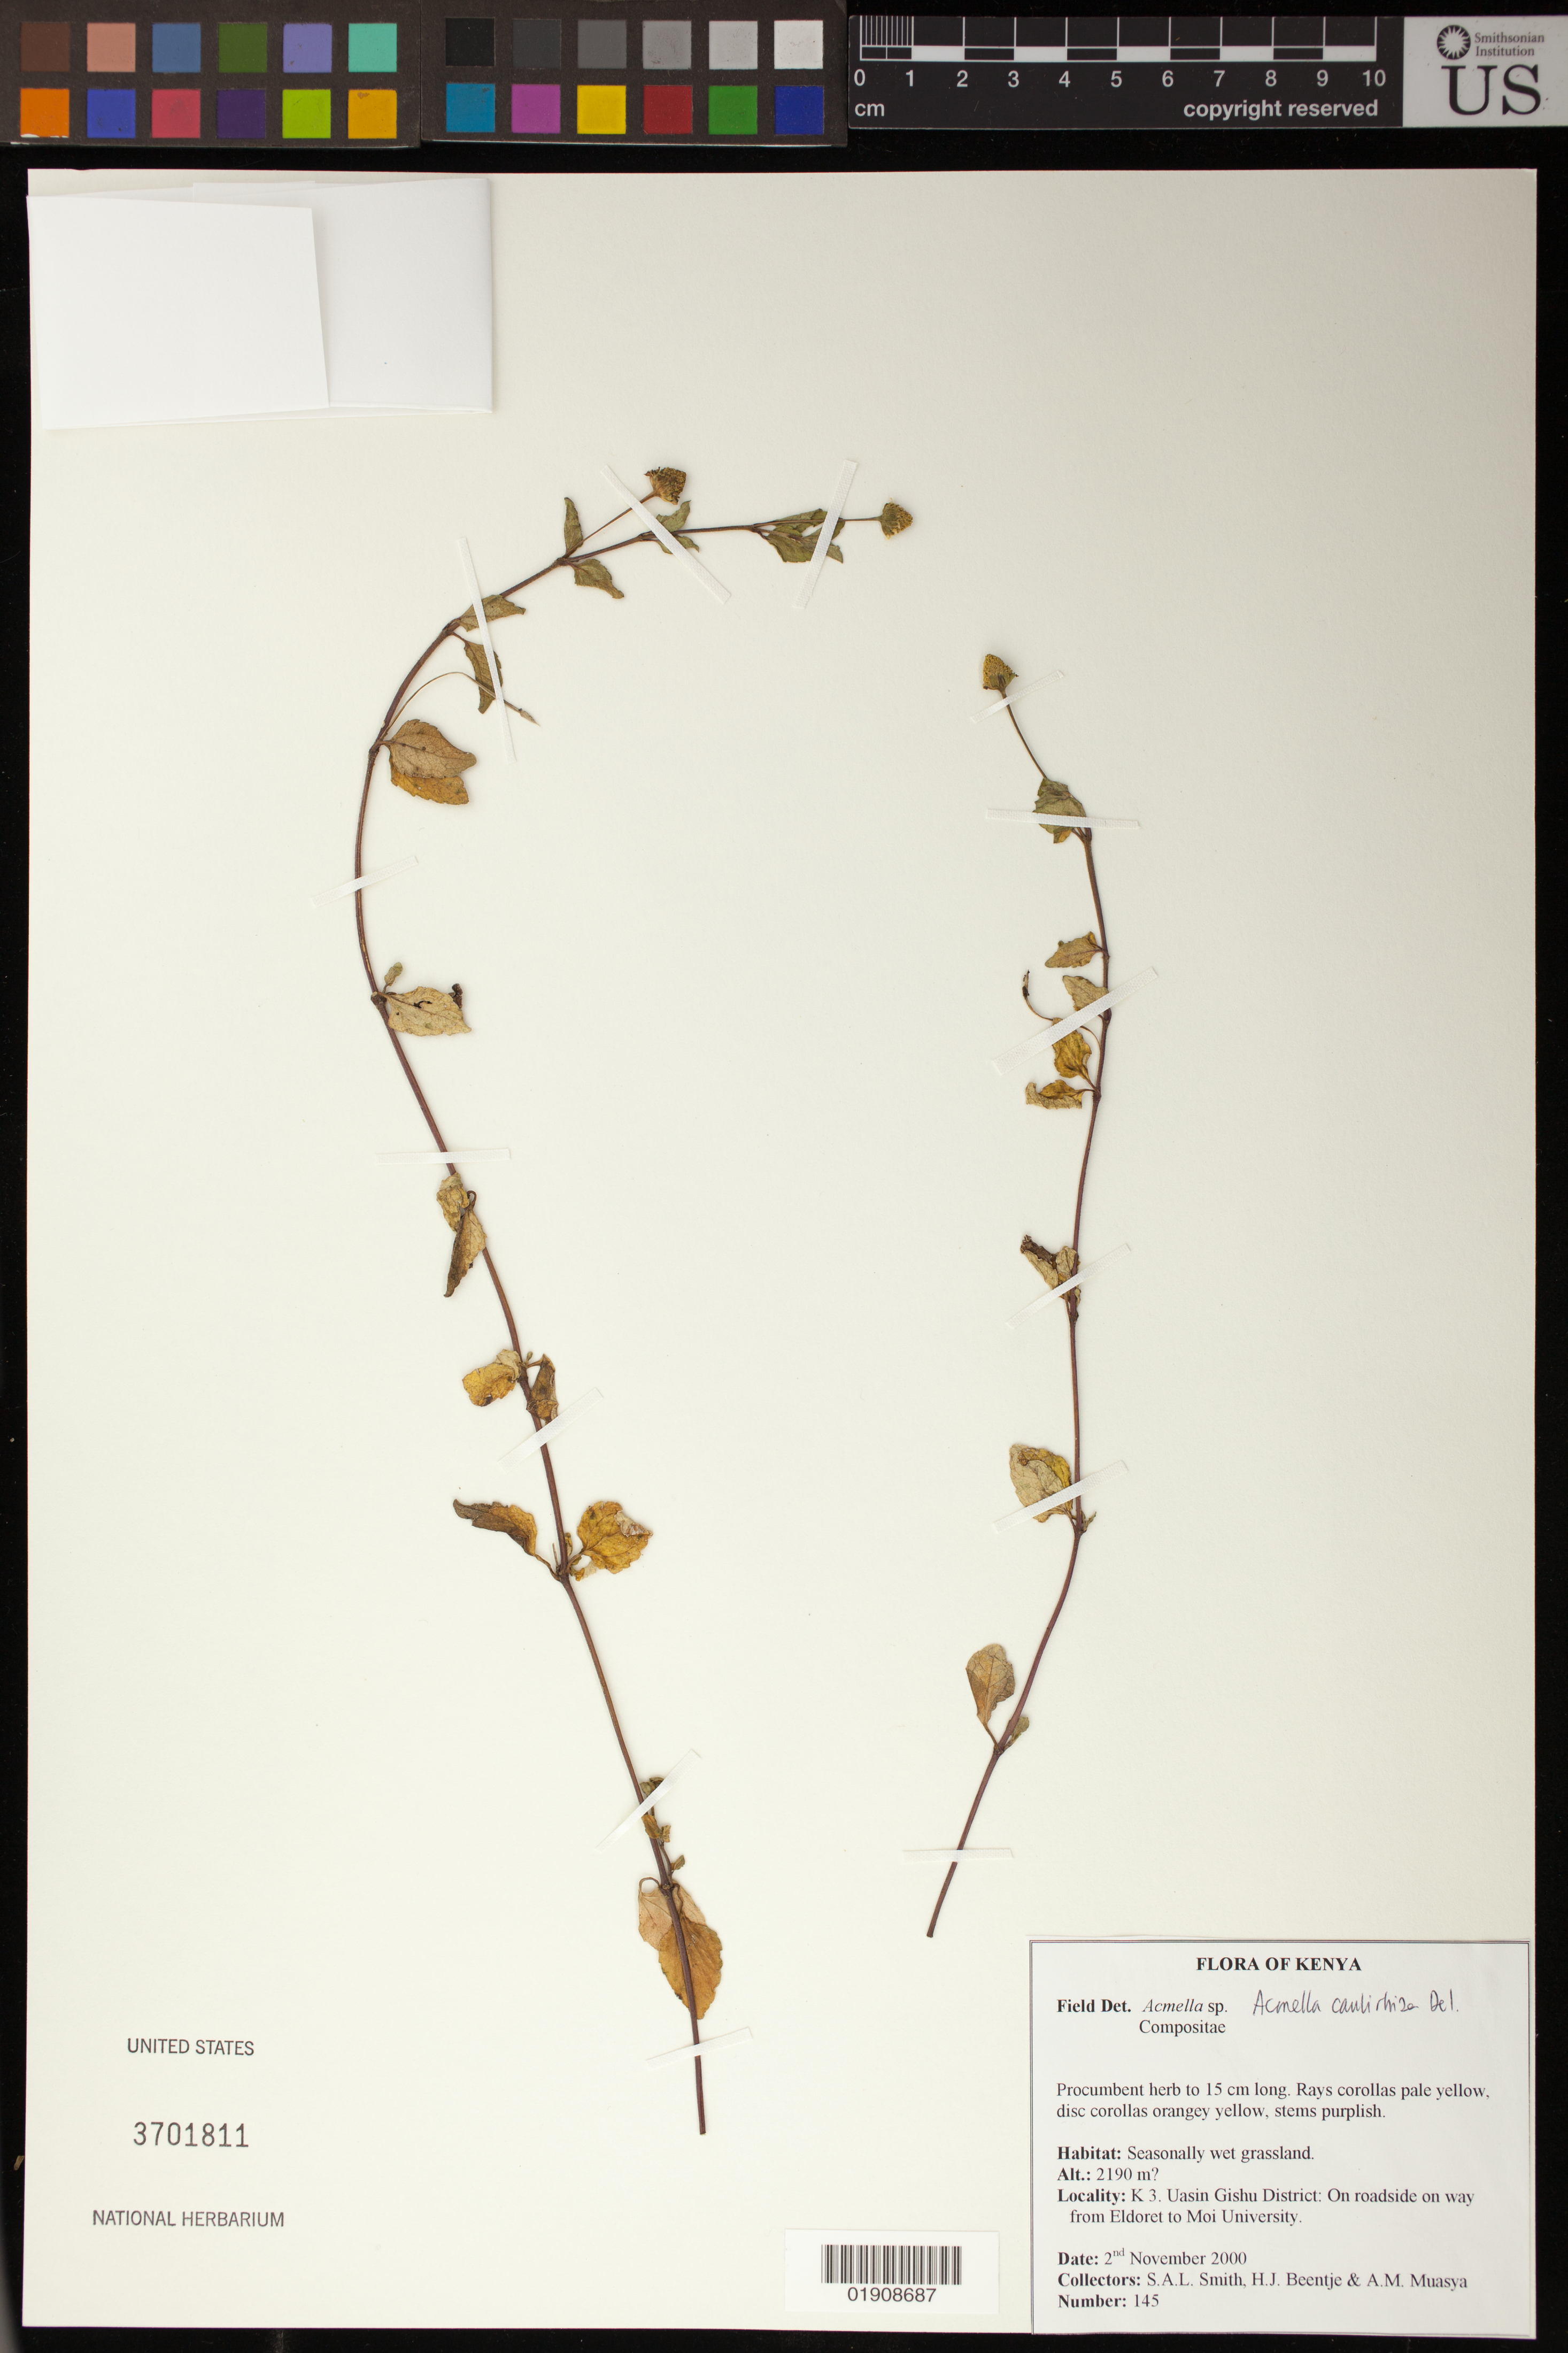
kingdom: Plantae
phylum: Tracheophyta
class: Magnoliopsida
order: Asterales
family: Asteraceae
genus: Acmella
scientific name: Acmella caulirhiza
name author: Delile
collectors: S. A. Smith, H. J. Beentje & A. Muasya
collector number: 145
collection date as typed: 2 November 2000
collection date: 2000-11-02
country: Kenya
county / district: Uasin Gishu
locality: K 3: On roadside on way from Eldoret to Moi University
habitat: Seasonally wet grassland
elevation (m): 2190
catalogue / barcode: US 3701811